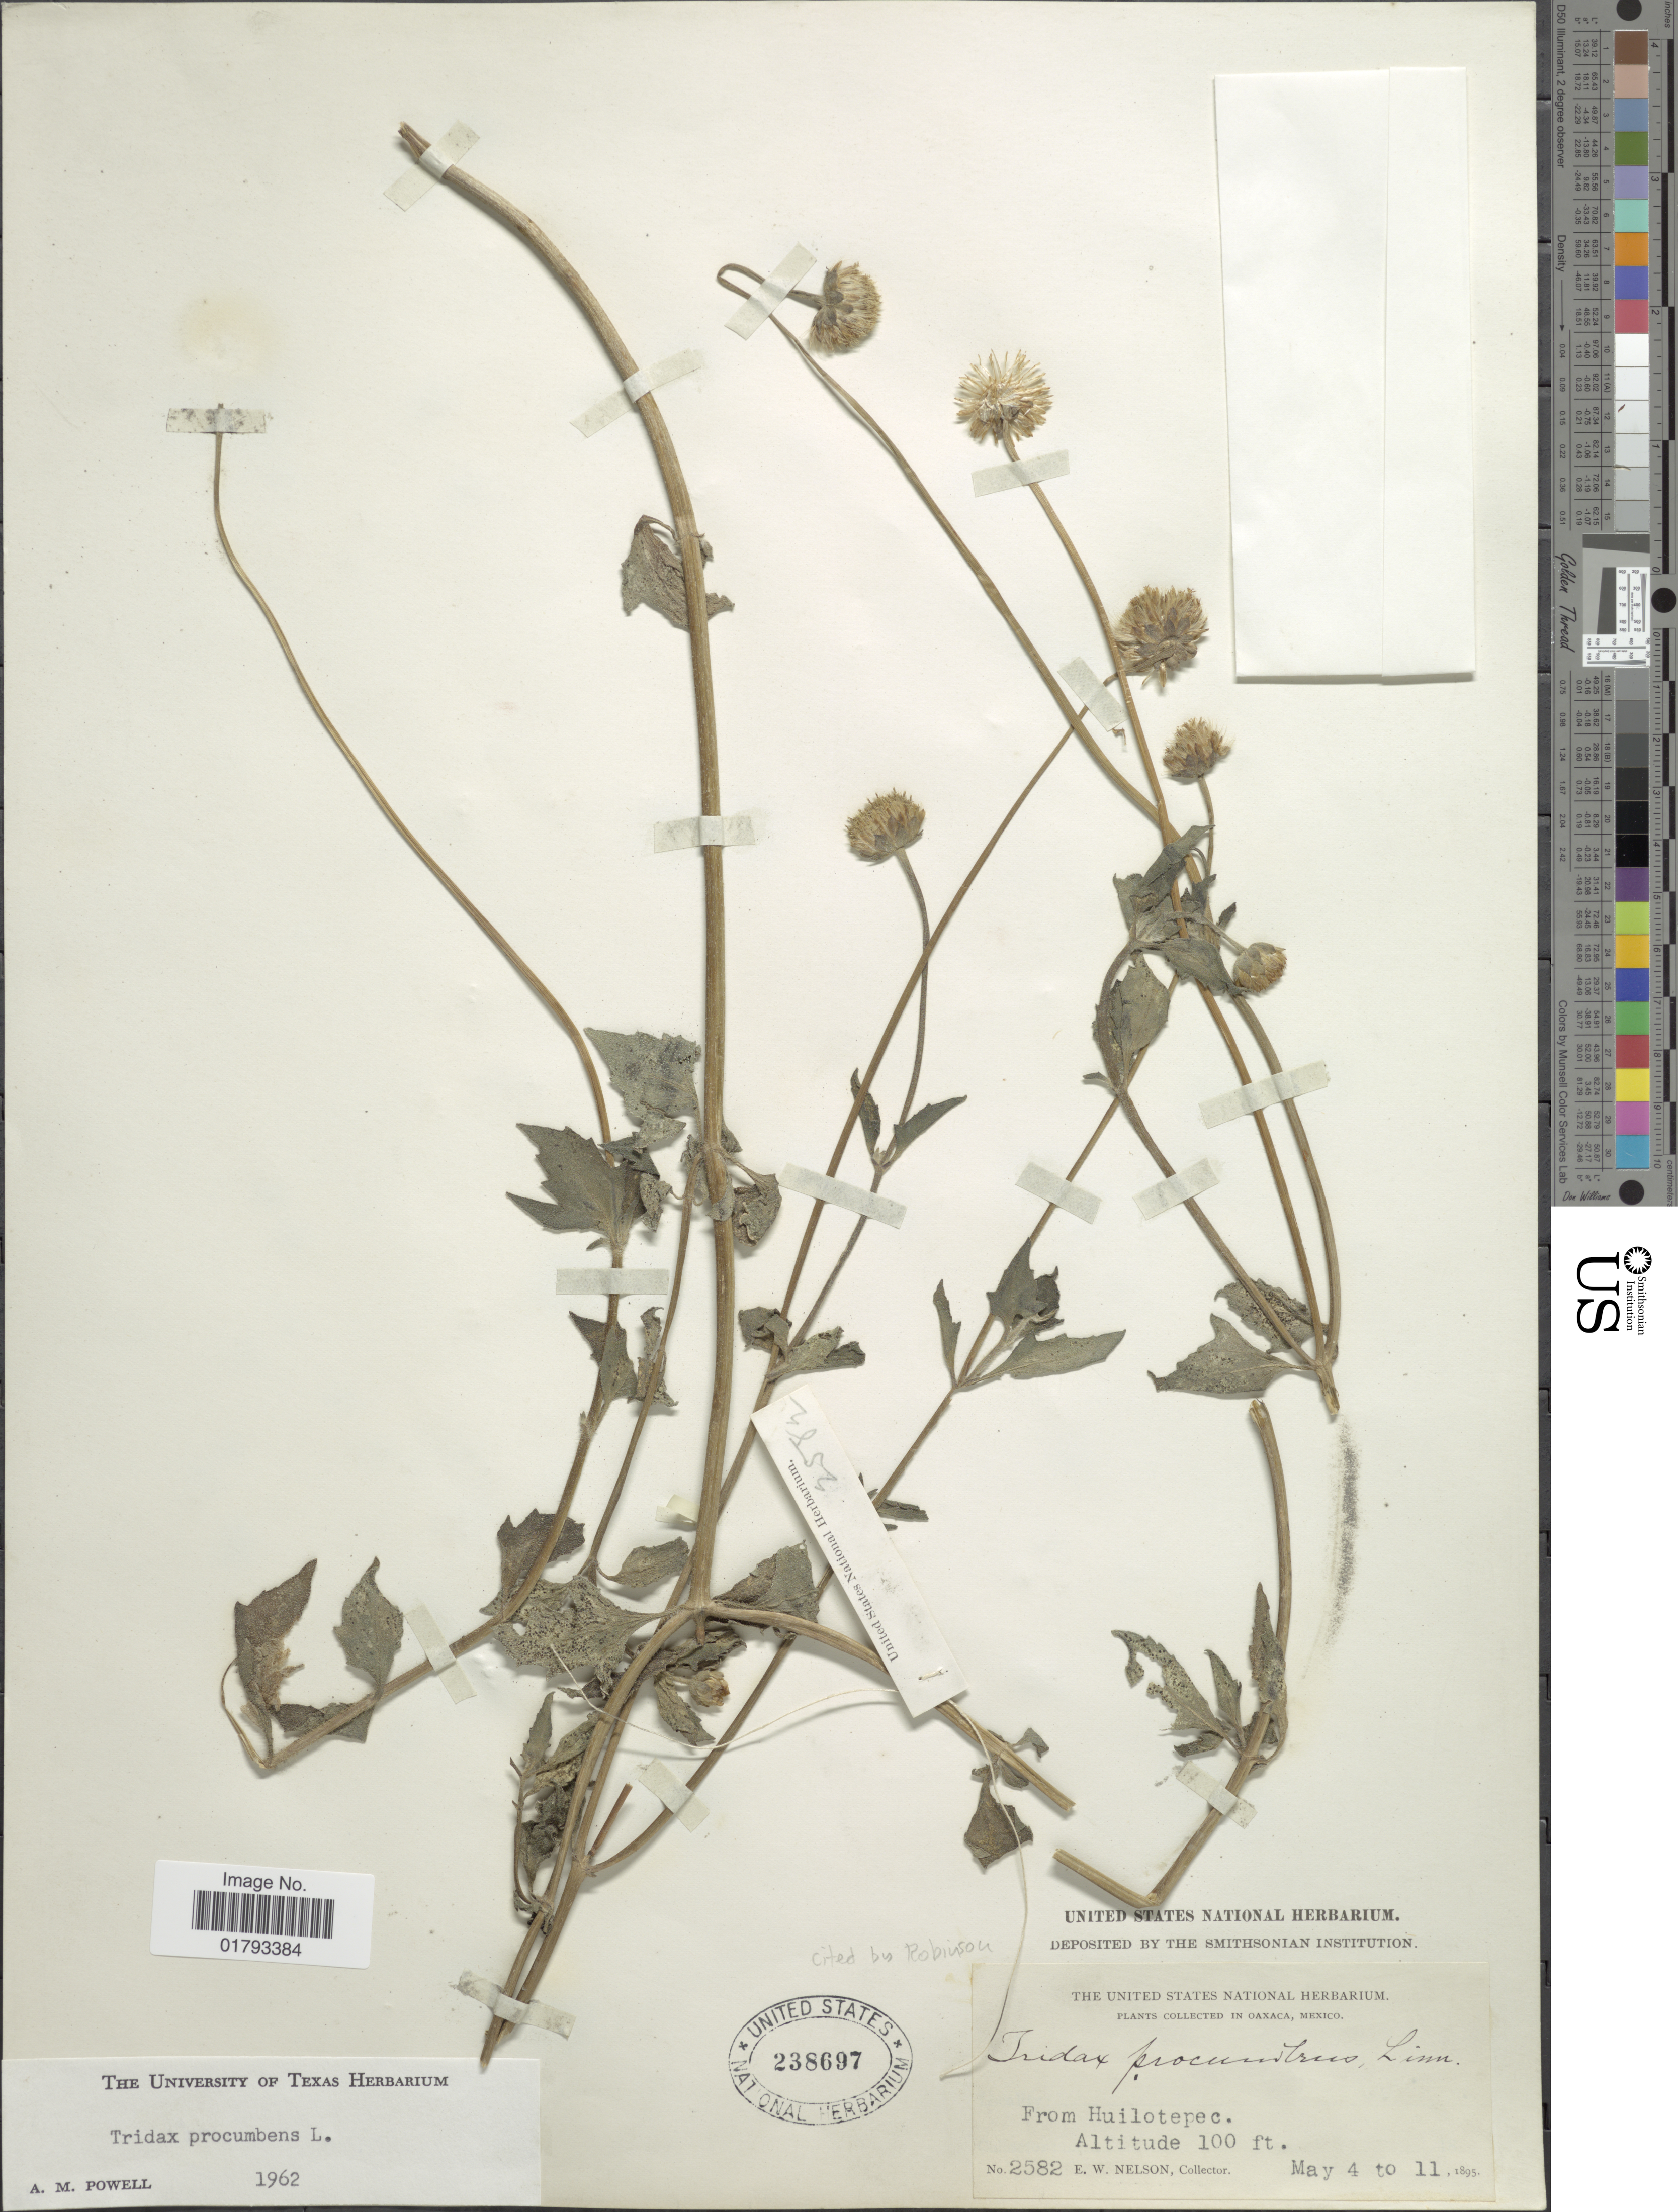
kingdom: Plantae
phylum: Tracheophyta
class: Magnoliopsida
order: Asterales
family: Asteraceae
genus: Tridax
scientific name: Tridax procumbens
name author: L.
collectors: E. W. Nelson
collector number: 2582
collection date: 1895-05-04/1895-05-11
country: Mexico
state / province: Oaxaca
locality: Oaxaca,Mexico, from Huilotepec.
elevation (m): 30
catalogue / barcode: US 238697